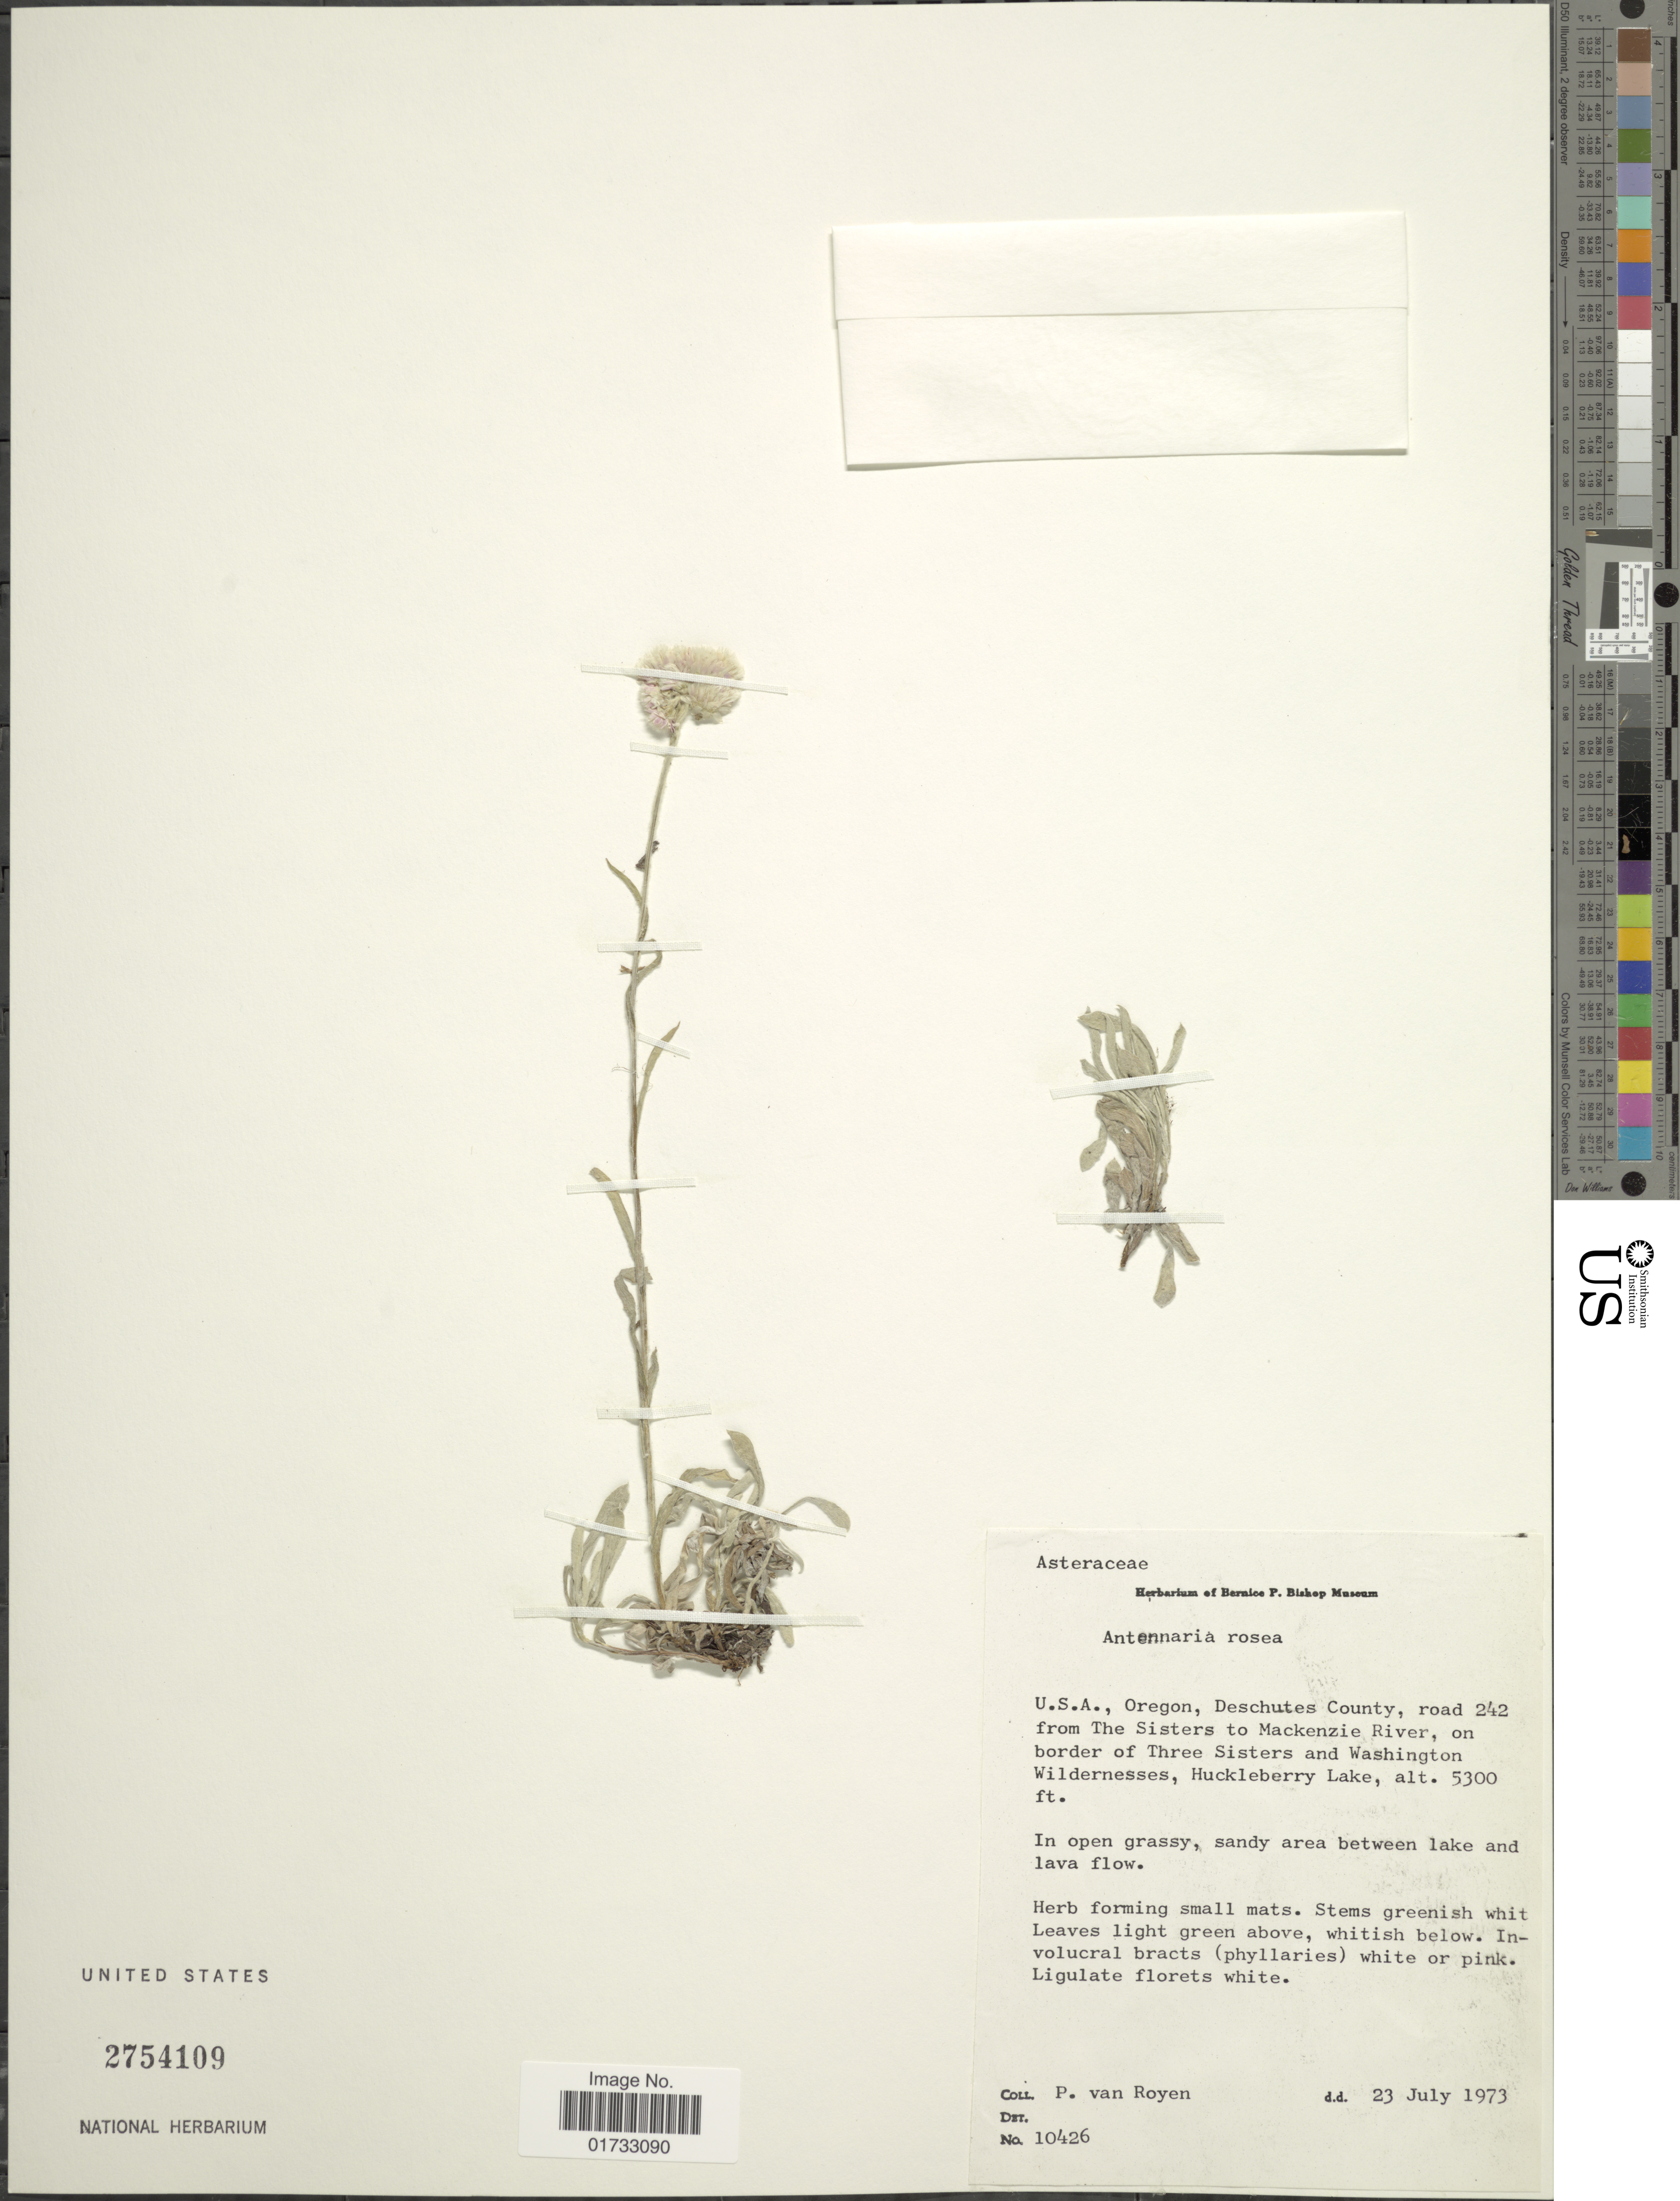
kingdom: Plantae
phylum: Tracheophyta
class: Magnoliopsida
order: Asterales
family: Asteraceae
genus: Antennaria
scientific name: Antennaria rosea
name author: Greene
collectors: P. van Royen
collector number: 10426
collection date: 1973-07-23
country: United States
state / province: Oregon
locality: Deschutes County, road 242 from the Sisters to Mackenzie River, on border of Three Sisters and Washington Wilderneses, Huckleberry Lake, in open grassy, sandy area between lake and lava flow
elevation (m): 1615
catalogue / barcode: US 2754109